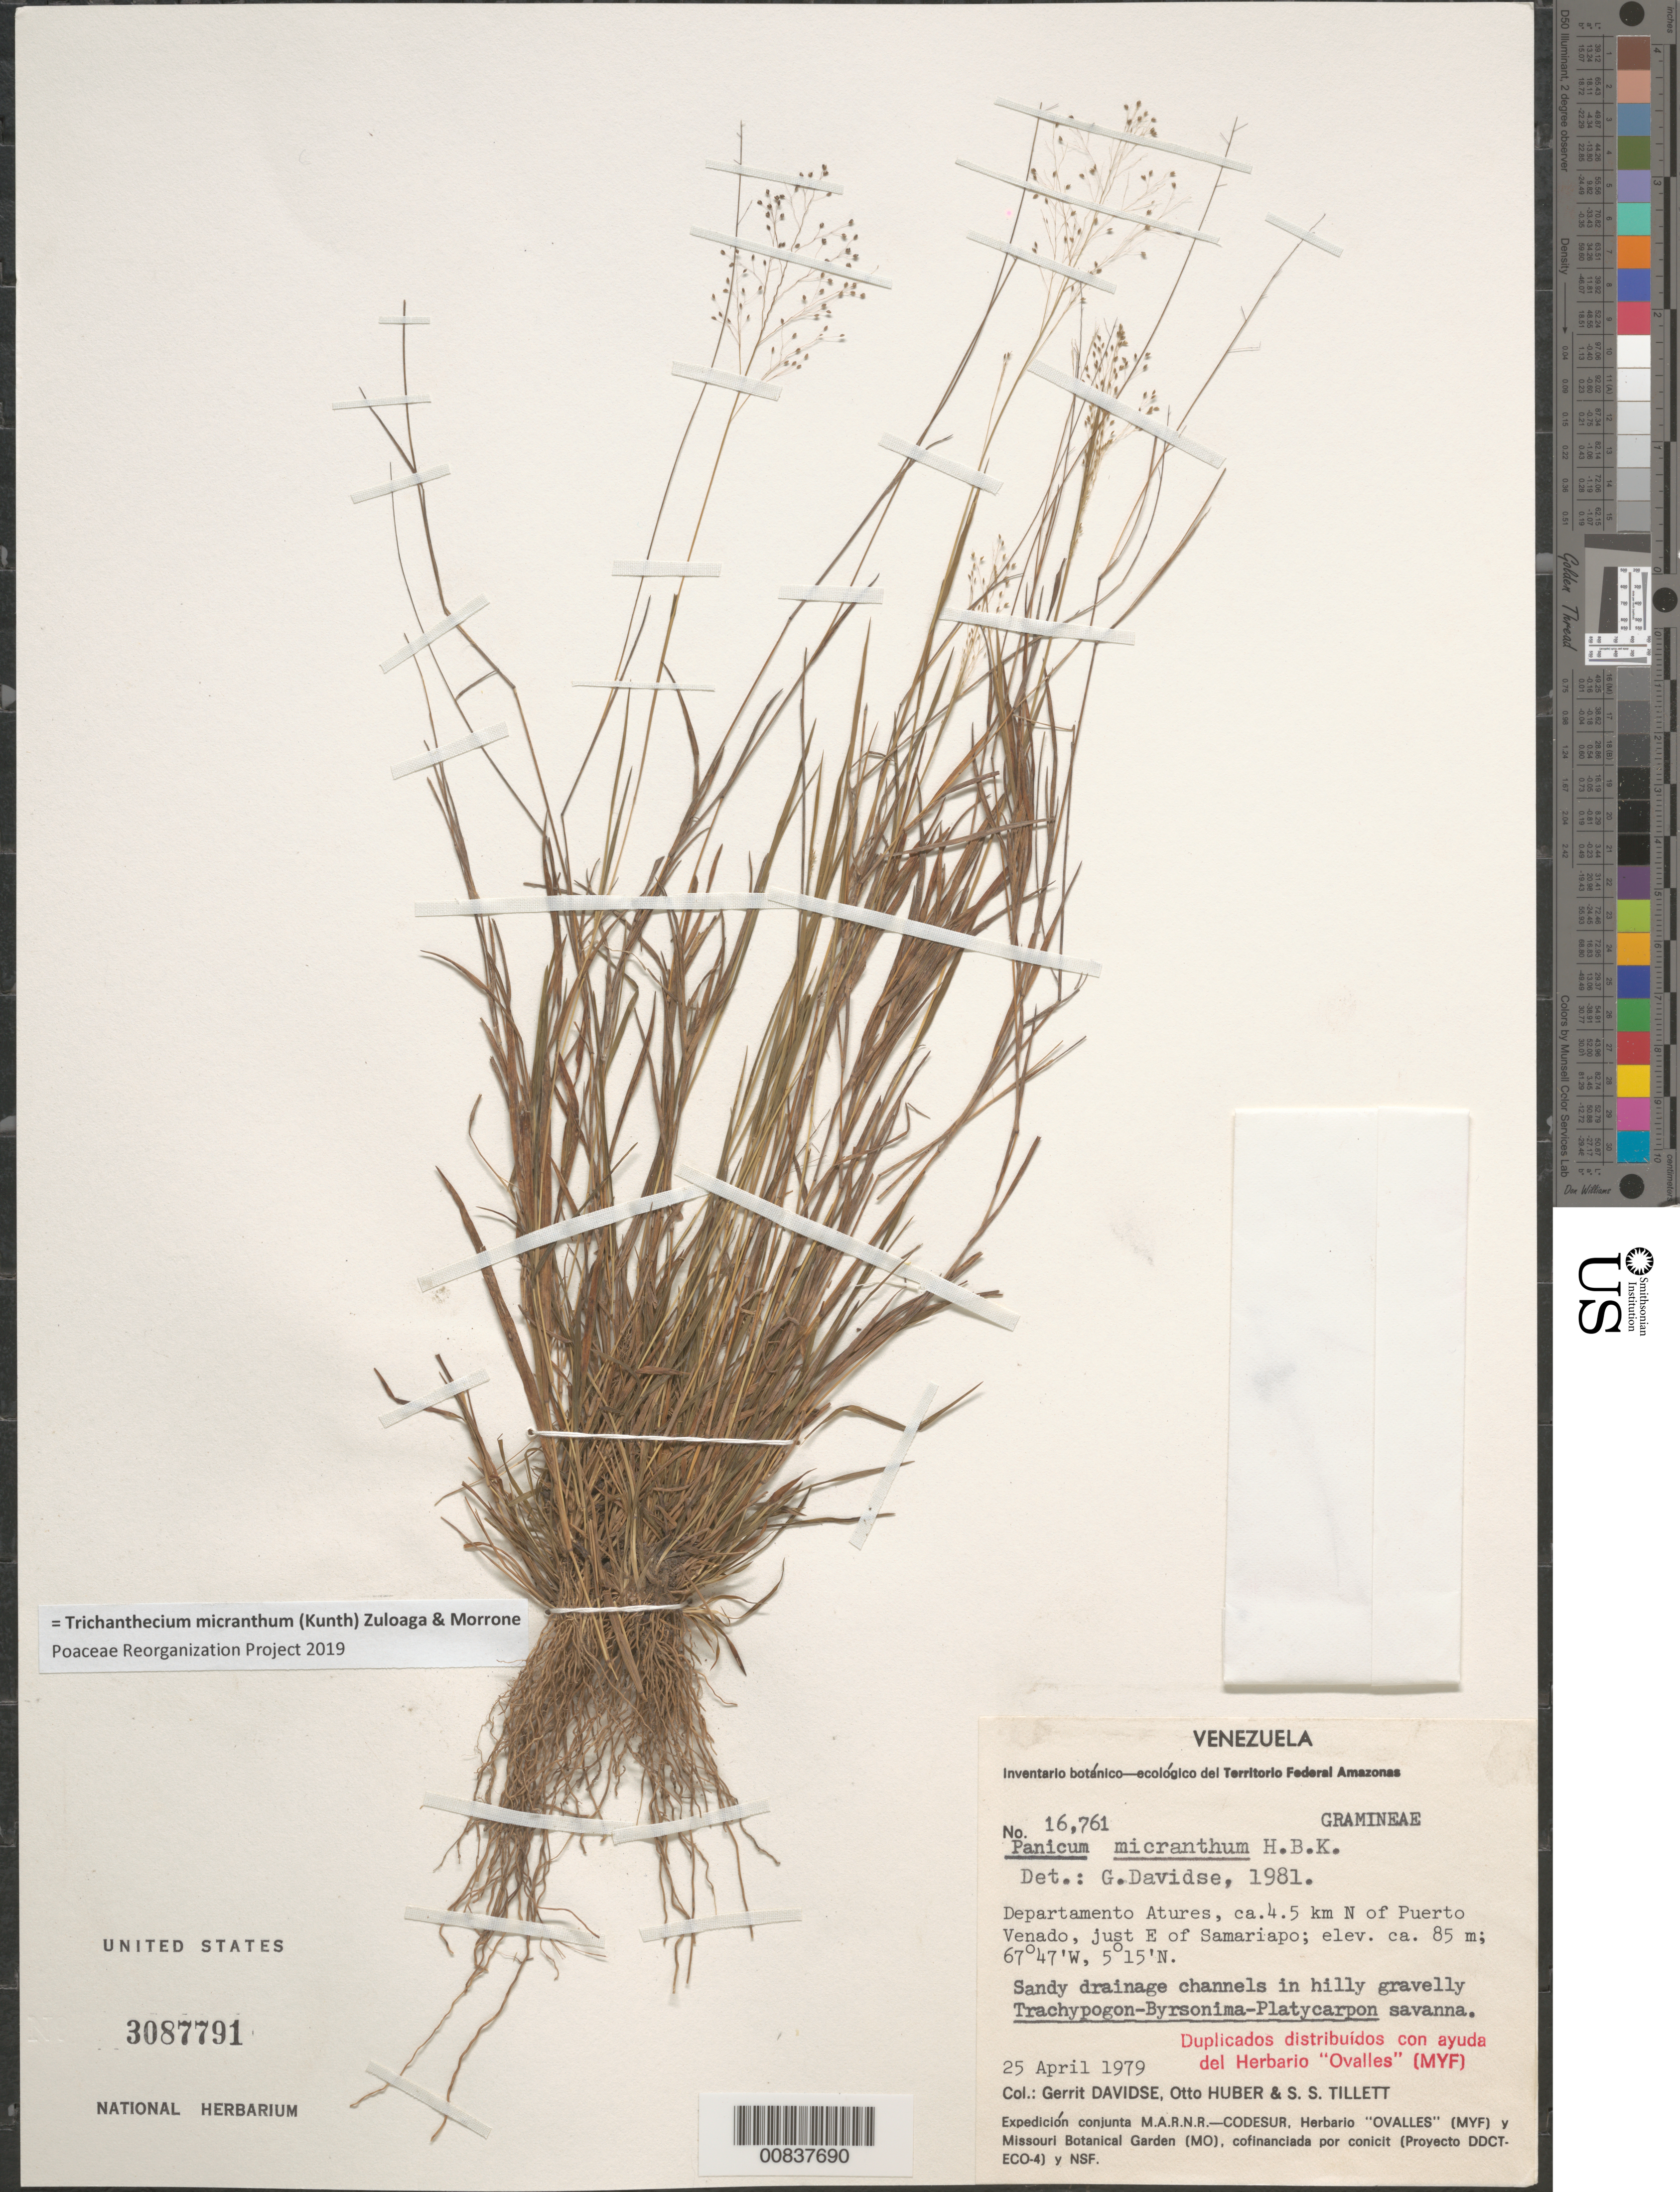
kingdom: Plantae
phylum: Tracheophyta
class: Liliopsida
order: Poales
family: Poaceae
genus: Trichanthecium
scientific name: Trichanthecium micranthum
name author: (Kunth) Zuloaga & Morrone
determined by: Poaceae Reorganization Project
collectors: G. Davidse, O. Huber & S. S. Tillett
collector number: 16761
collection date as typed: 25-Apr-79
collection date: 1979-04-25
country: Venezuela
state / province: Amazonas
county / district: Atures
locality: Puerto Venado, 4.5 km N of, E of Samariapo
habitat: Sandy drainage channels in hilly gravelly Trachypagon-Byrsonian-Platycarpon savanna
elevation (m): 85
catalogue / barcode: US 3087791